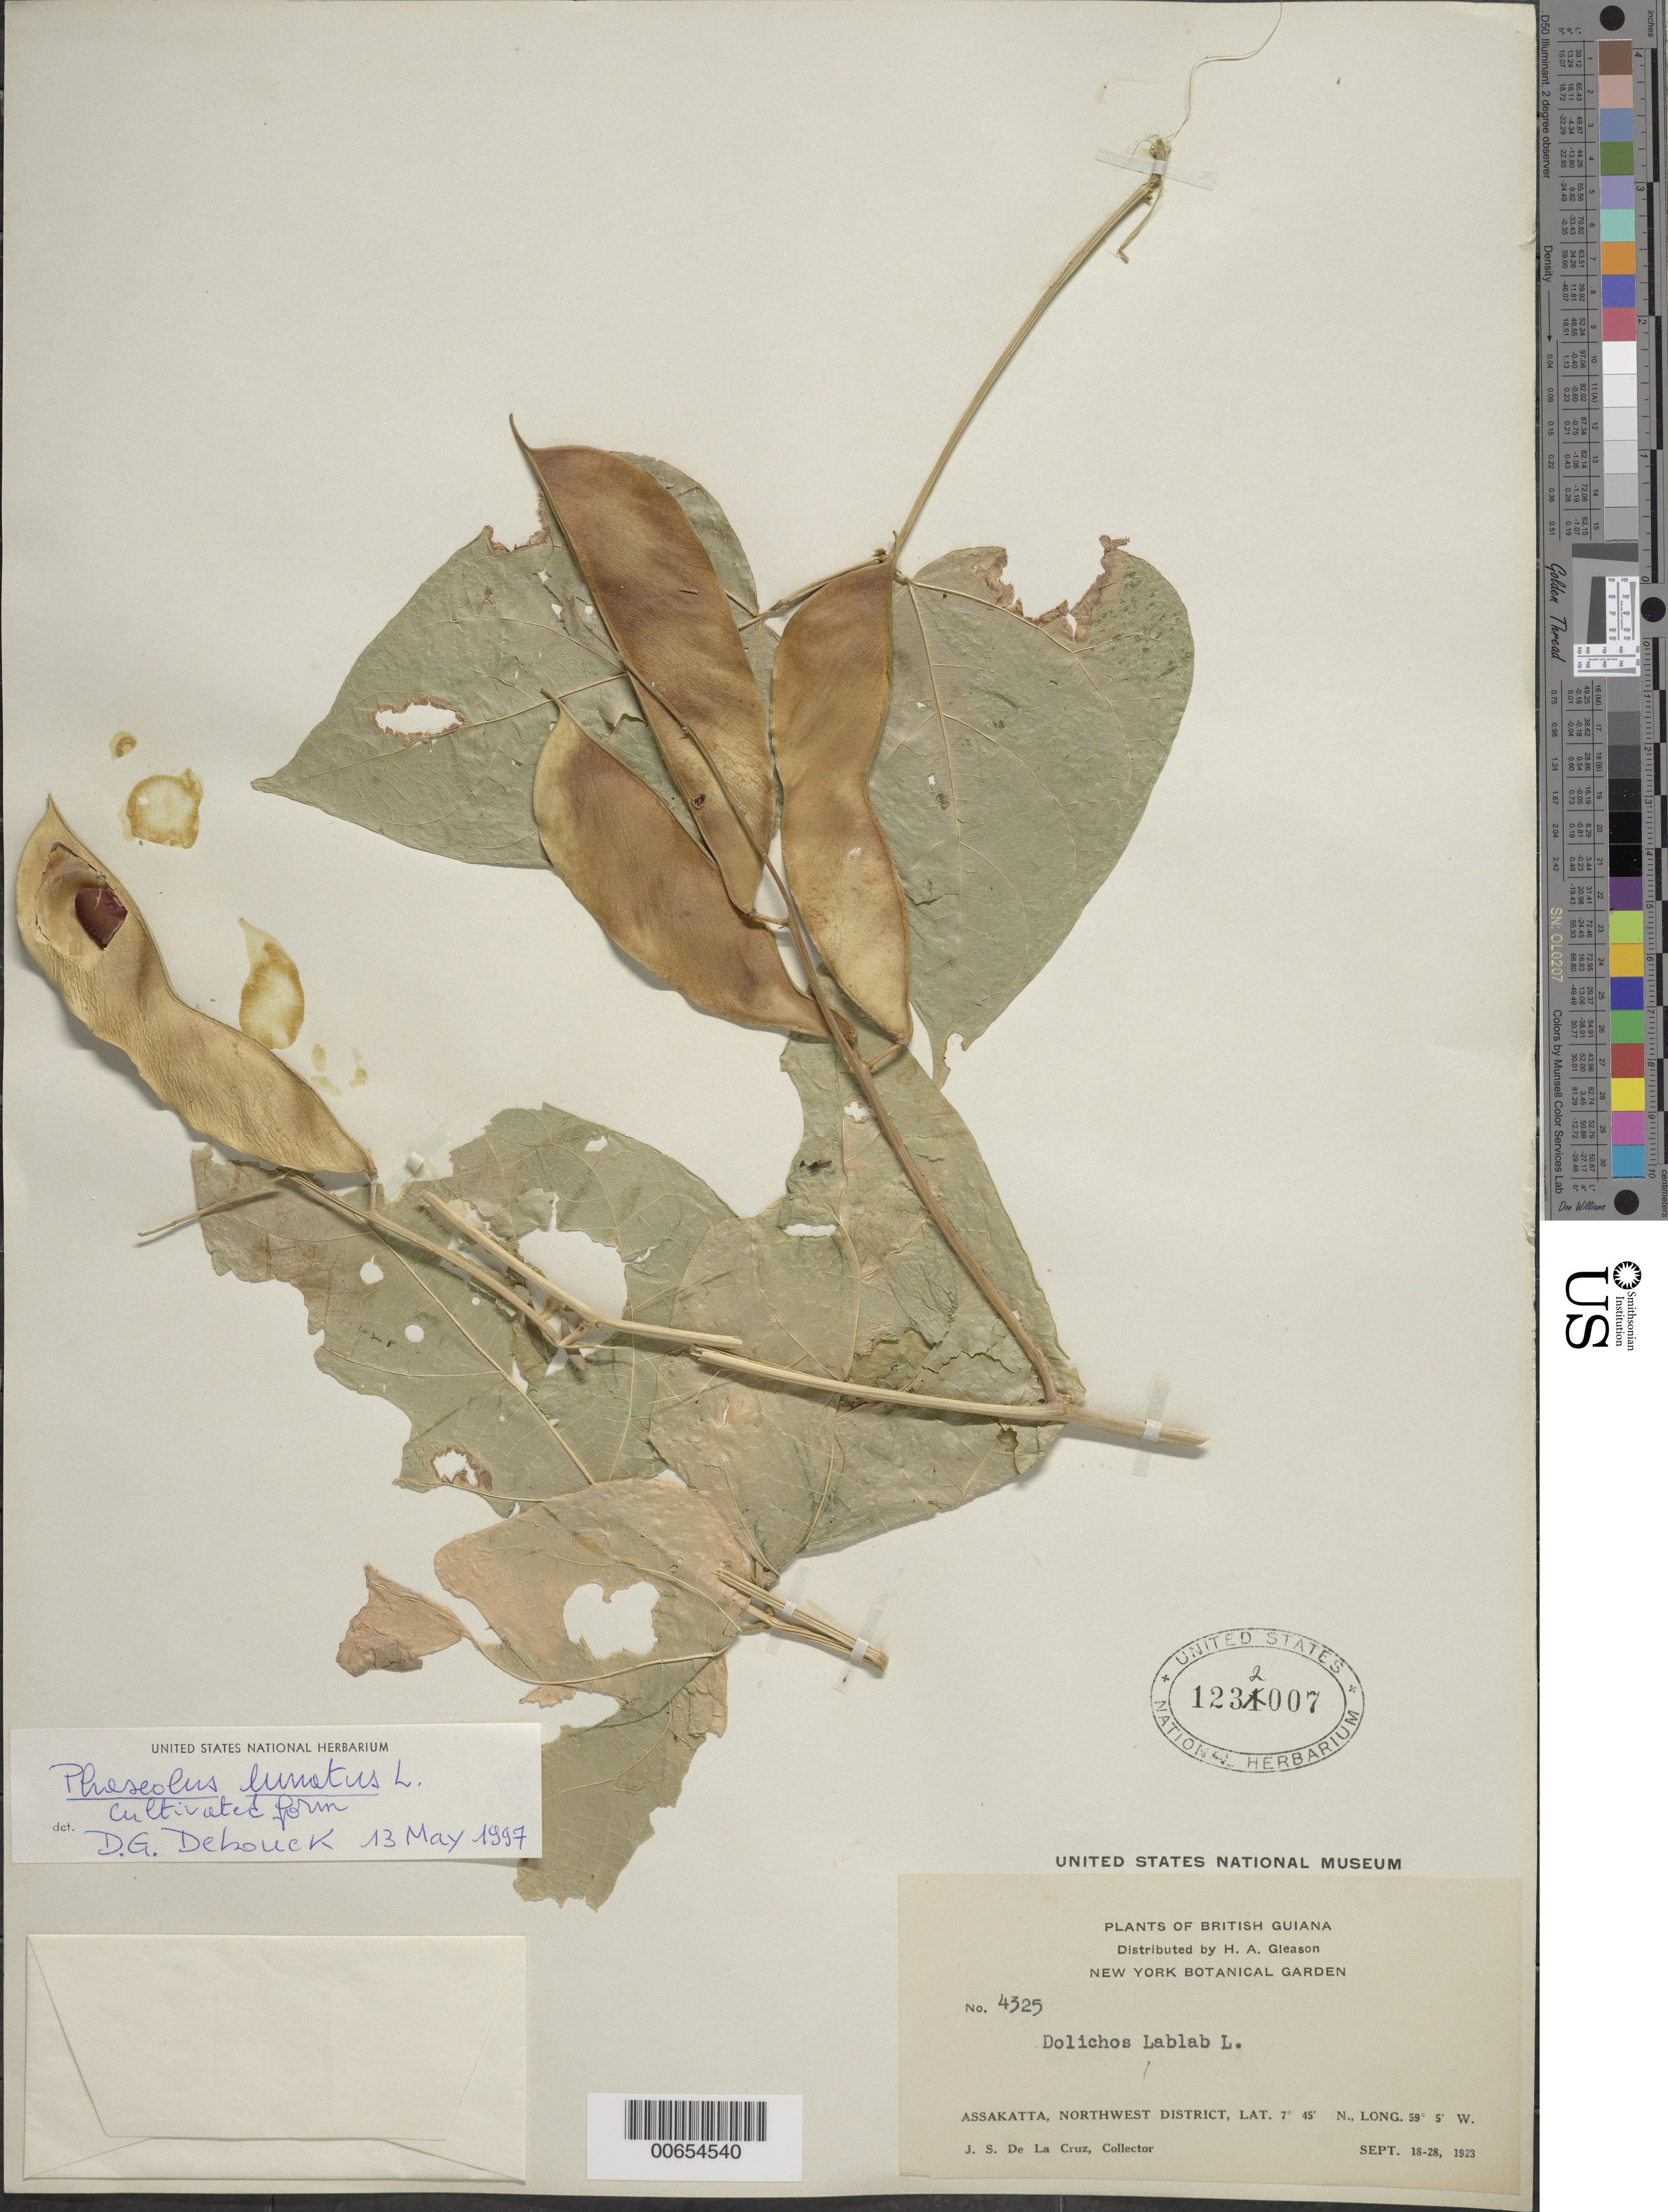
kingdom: Plantae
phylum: Tracheophyta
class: Magnoliopsida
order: Fabales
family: Fabaceae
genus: Phaseolus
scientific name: Phaseolus lunatus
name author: L.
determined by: Debouck, D. G.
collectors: J. S. de la Cruz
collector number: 4325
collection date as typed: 18-Sep-23 to 28-Sep-23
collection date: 1923-09-18/1923-09-28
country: Guyana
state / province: Barima-Waini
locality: Assakatta, NW District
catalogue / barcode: US 1232007